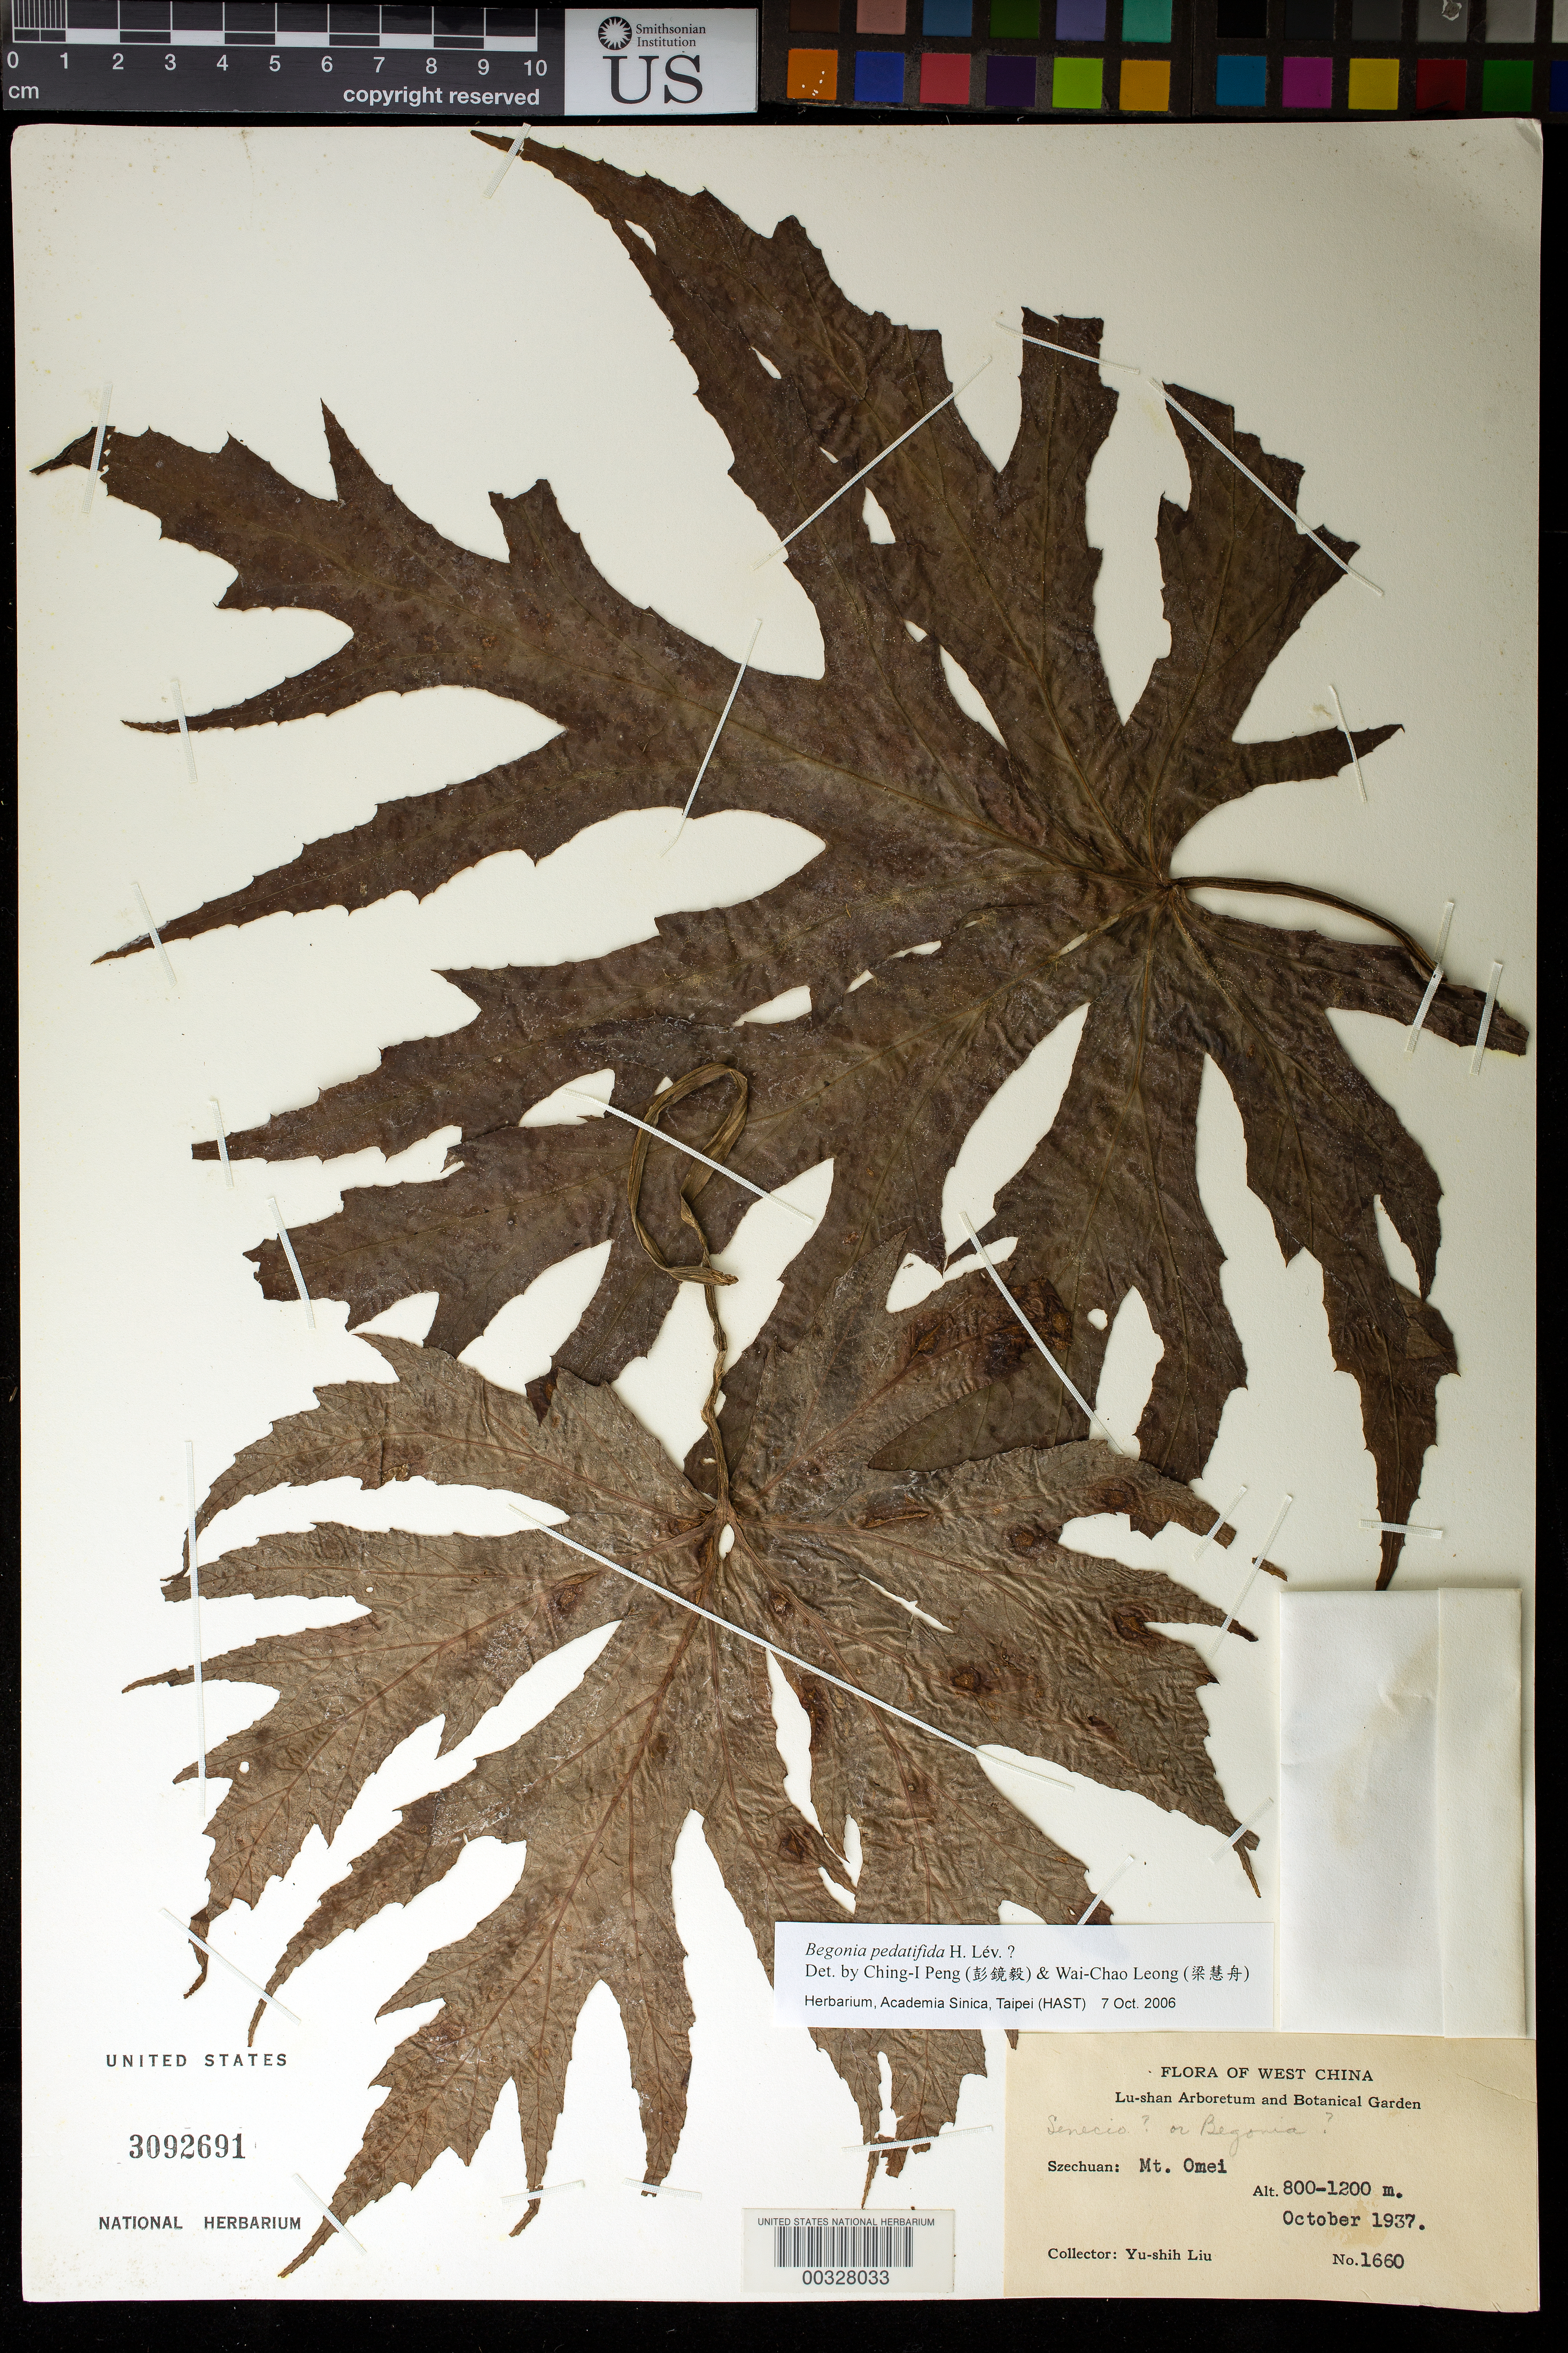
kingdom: Plantae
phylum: Tracheophyta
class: Magnoliopsida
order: Cucurbitales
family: Begoniaceae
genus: Begonia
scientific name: Begonia pedatifida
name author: H. Lév.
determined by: Peng, Ching-I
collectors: Y.-S. Liu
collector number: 1660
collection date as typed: Oct 1937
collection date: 1937-10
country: China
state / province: Sichuan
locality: Mt. omei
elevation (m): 800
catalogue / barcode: US 3092691